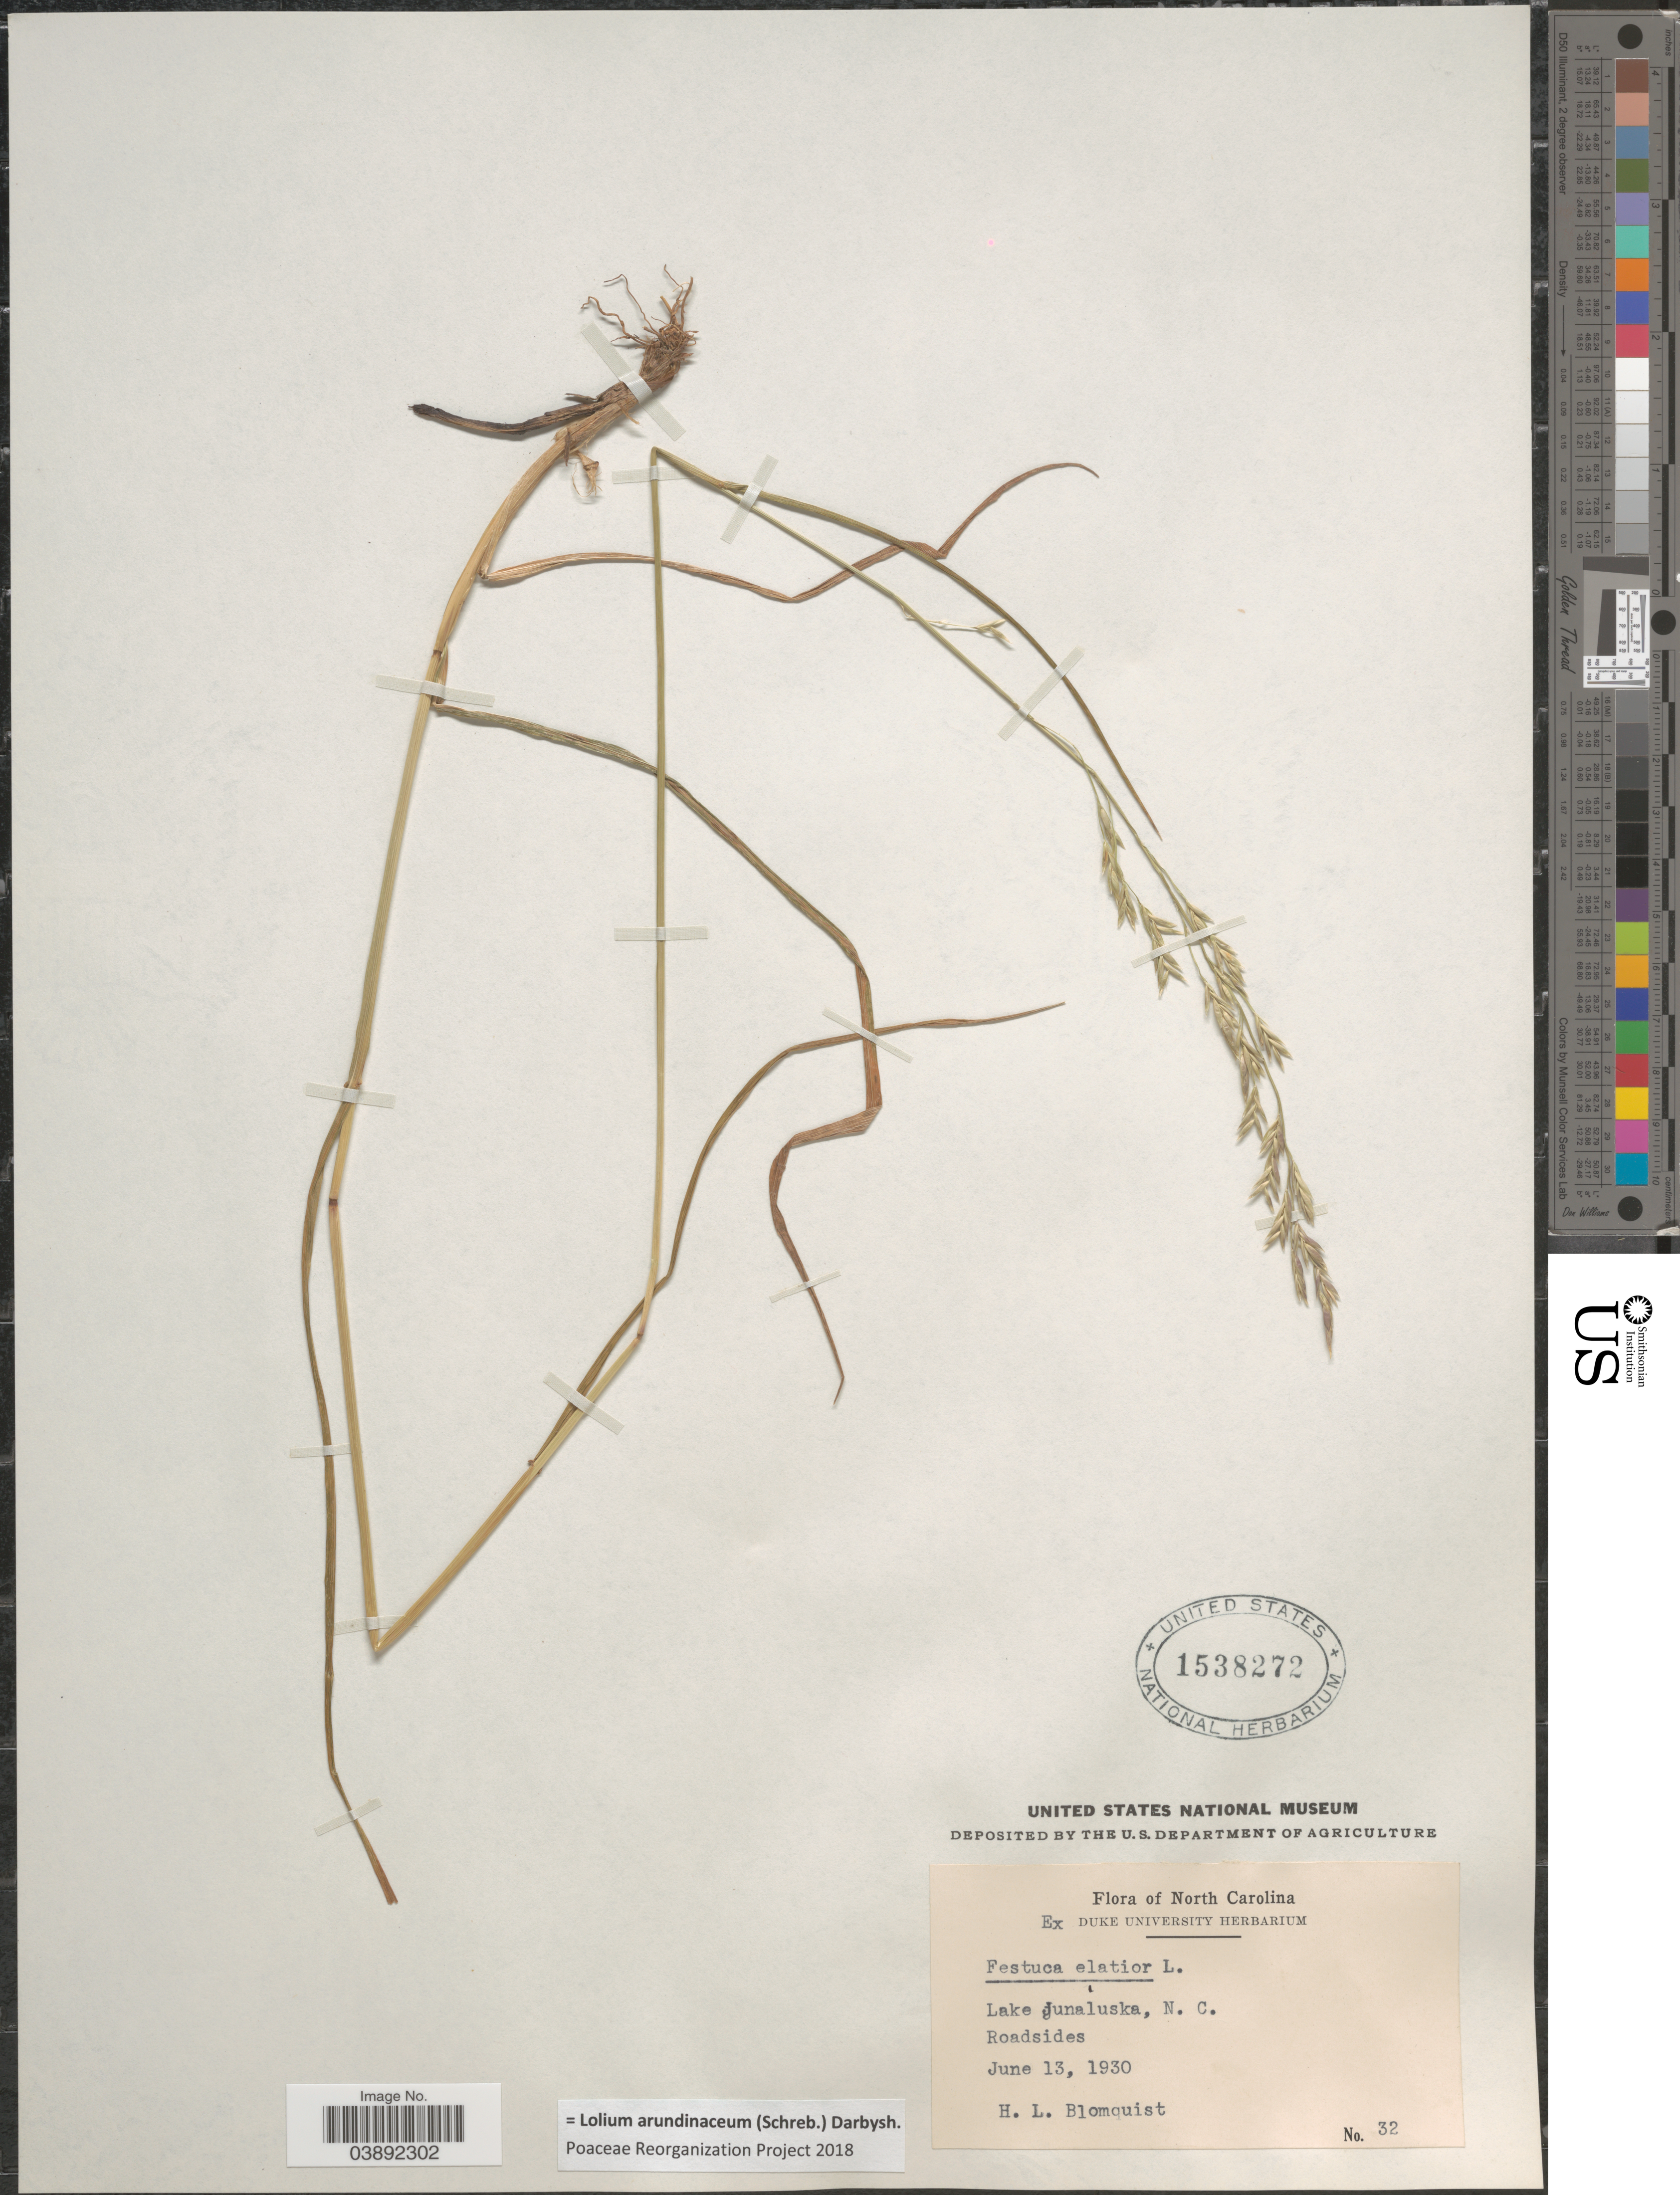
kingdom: Plantae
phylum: Tracheophyta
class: Liliopsida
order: Poales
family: Poaceae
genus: Lolium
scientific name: Lolium arundinaceum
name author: (Schreb.) Darbysh.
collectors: H. Blomquist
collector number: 32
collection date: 1930-06-13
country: United States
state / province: North Carolina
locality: Lake Junaluska. Roadsides.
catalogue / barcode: US 1538272